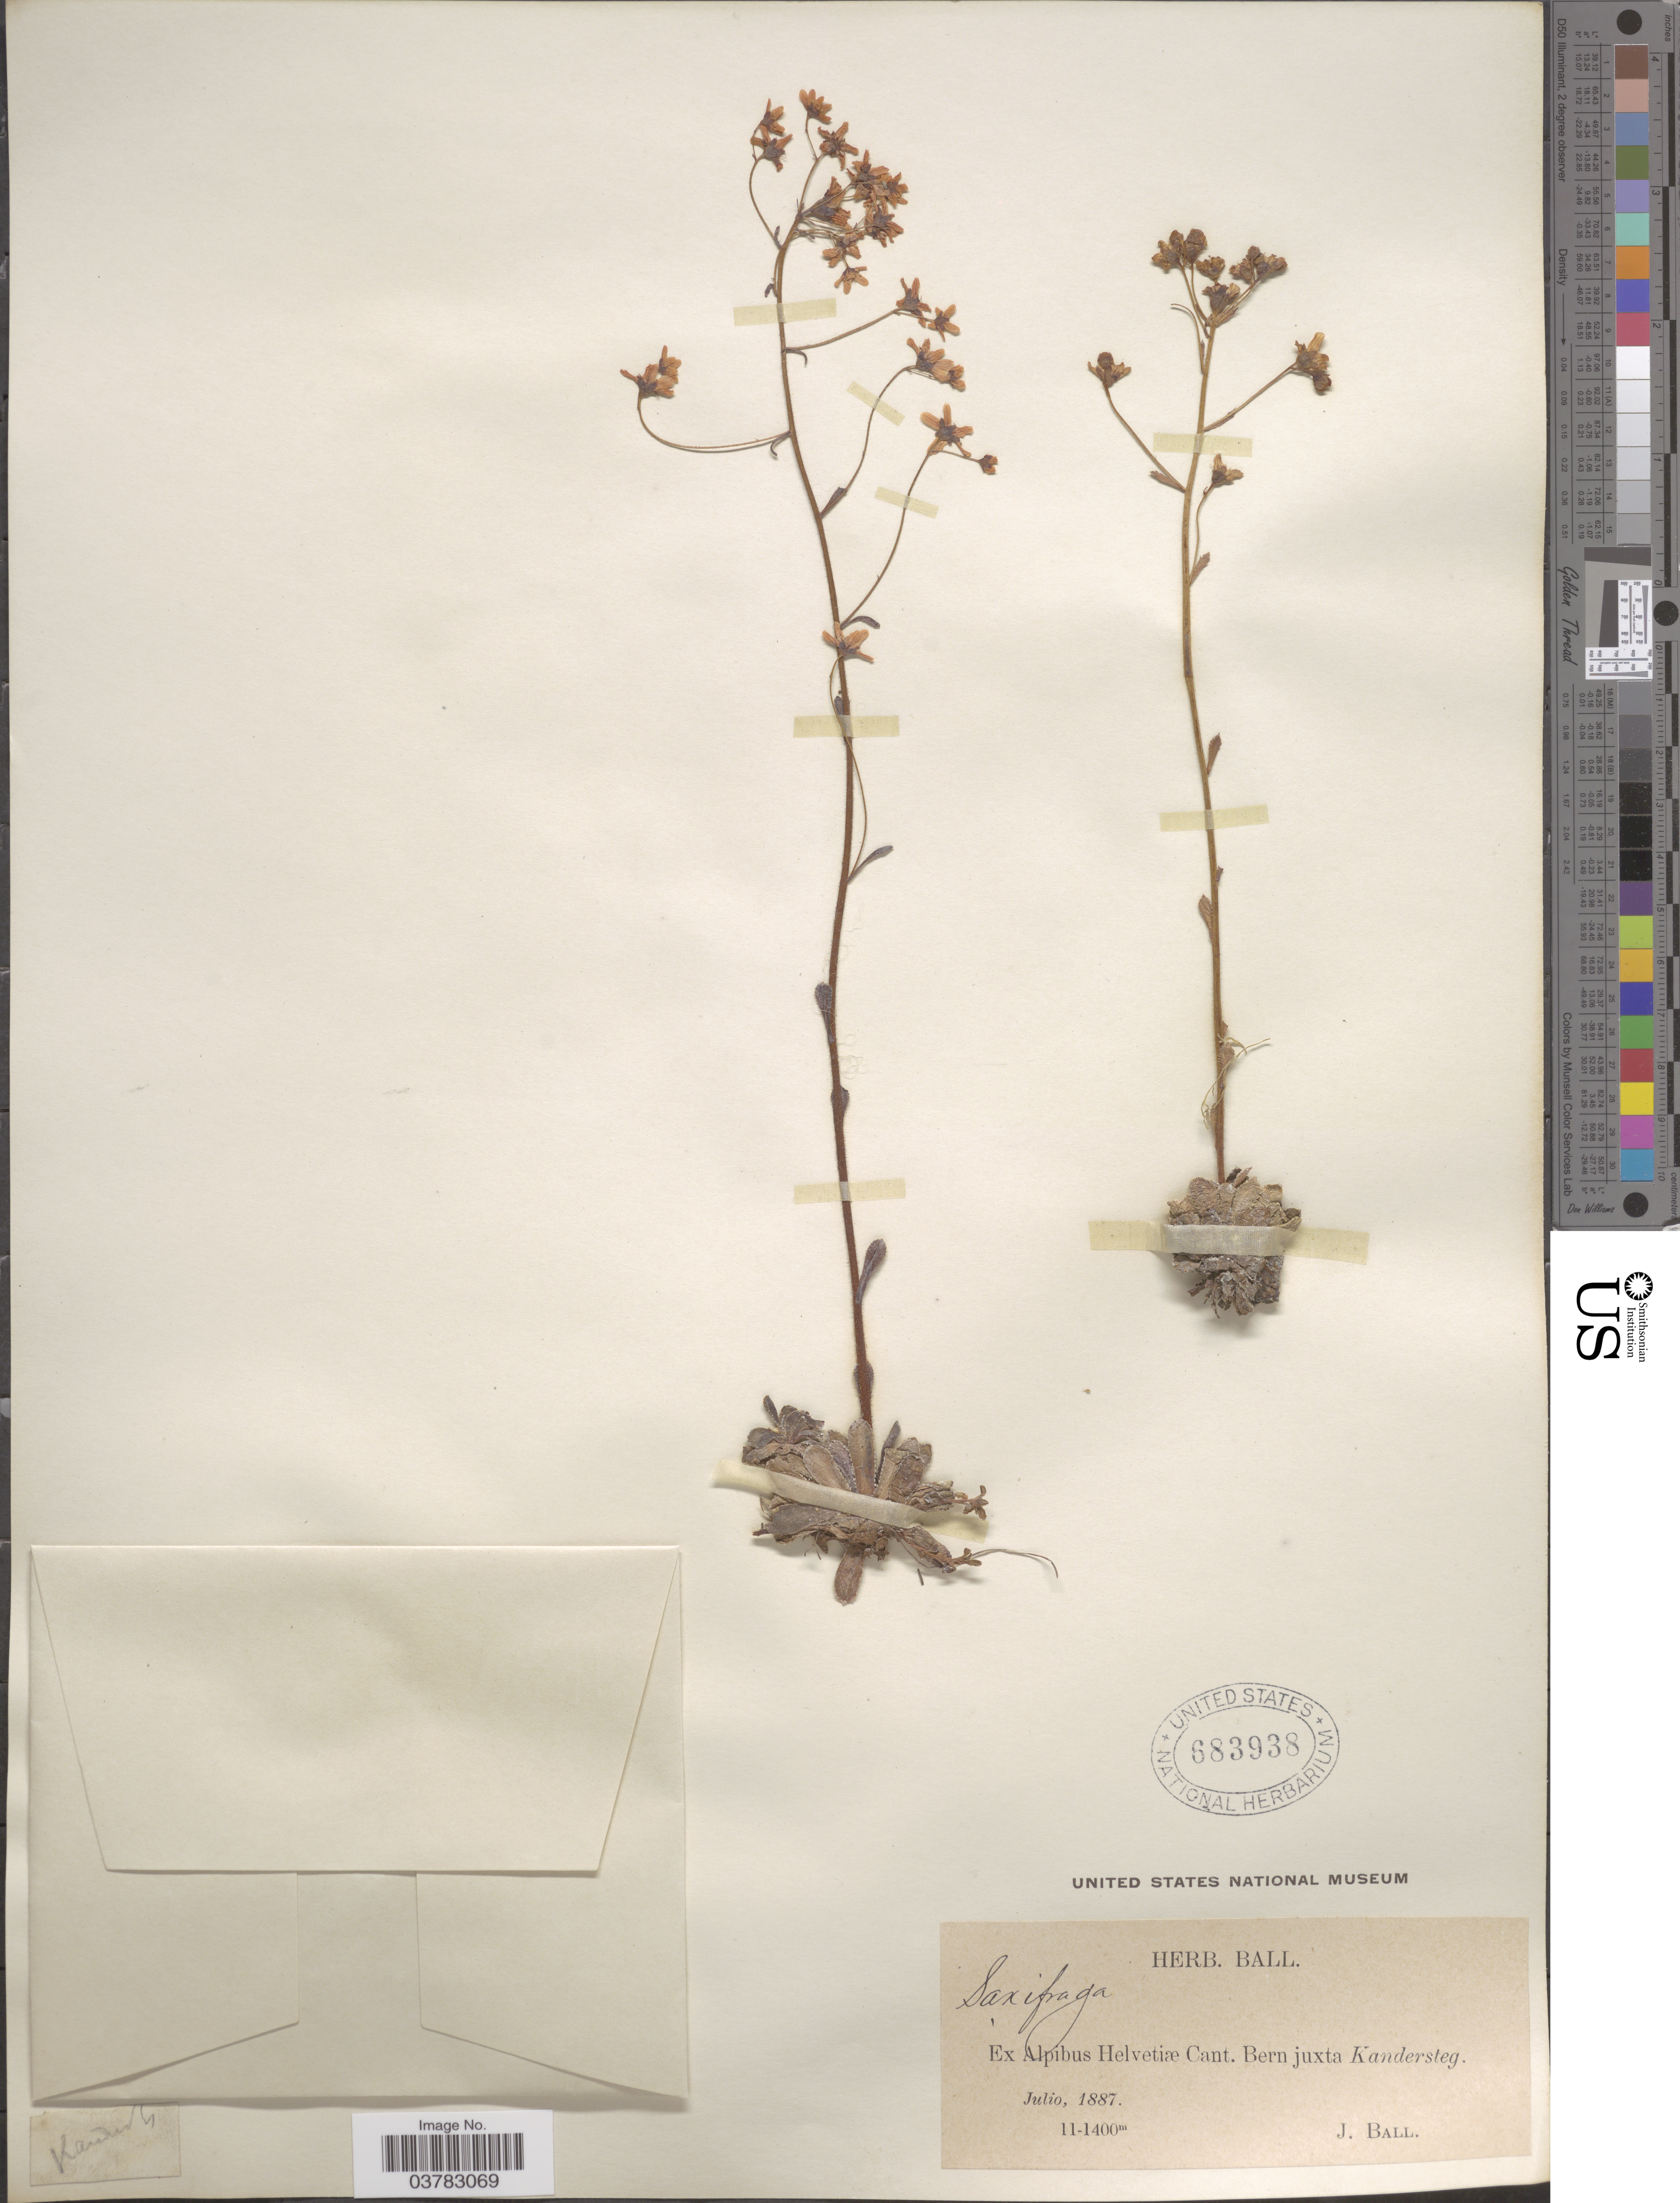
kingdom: Plantae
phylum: Tracheophyta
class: Magnoliopsida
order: Saxifragales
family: Saxifragaceae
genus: Saxifraga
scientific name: Saxifraga sp.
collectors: J. Ball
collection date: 1887-07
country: Switzerland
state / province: Bern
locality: Ex Alpibus Helvetiæ Cant. Bern juxta Kandersteg.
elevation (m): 1100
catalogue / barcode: US 683938